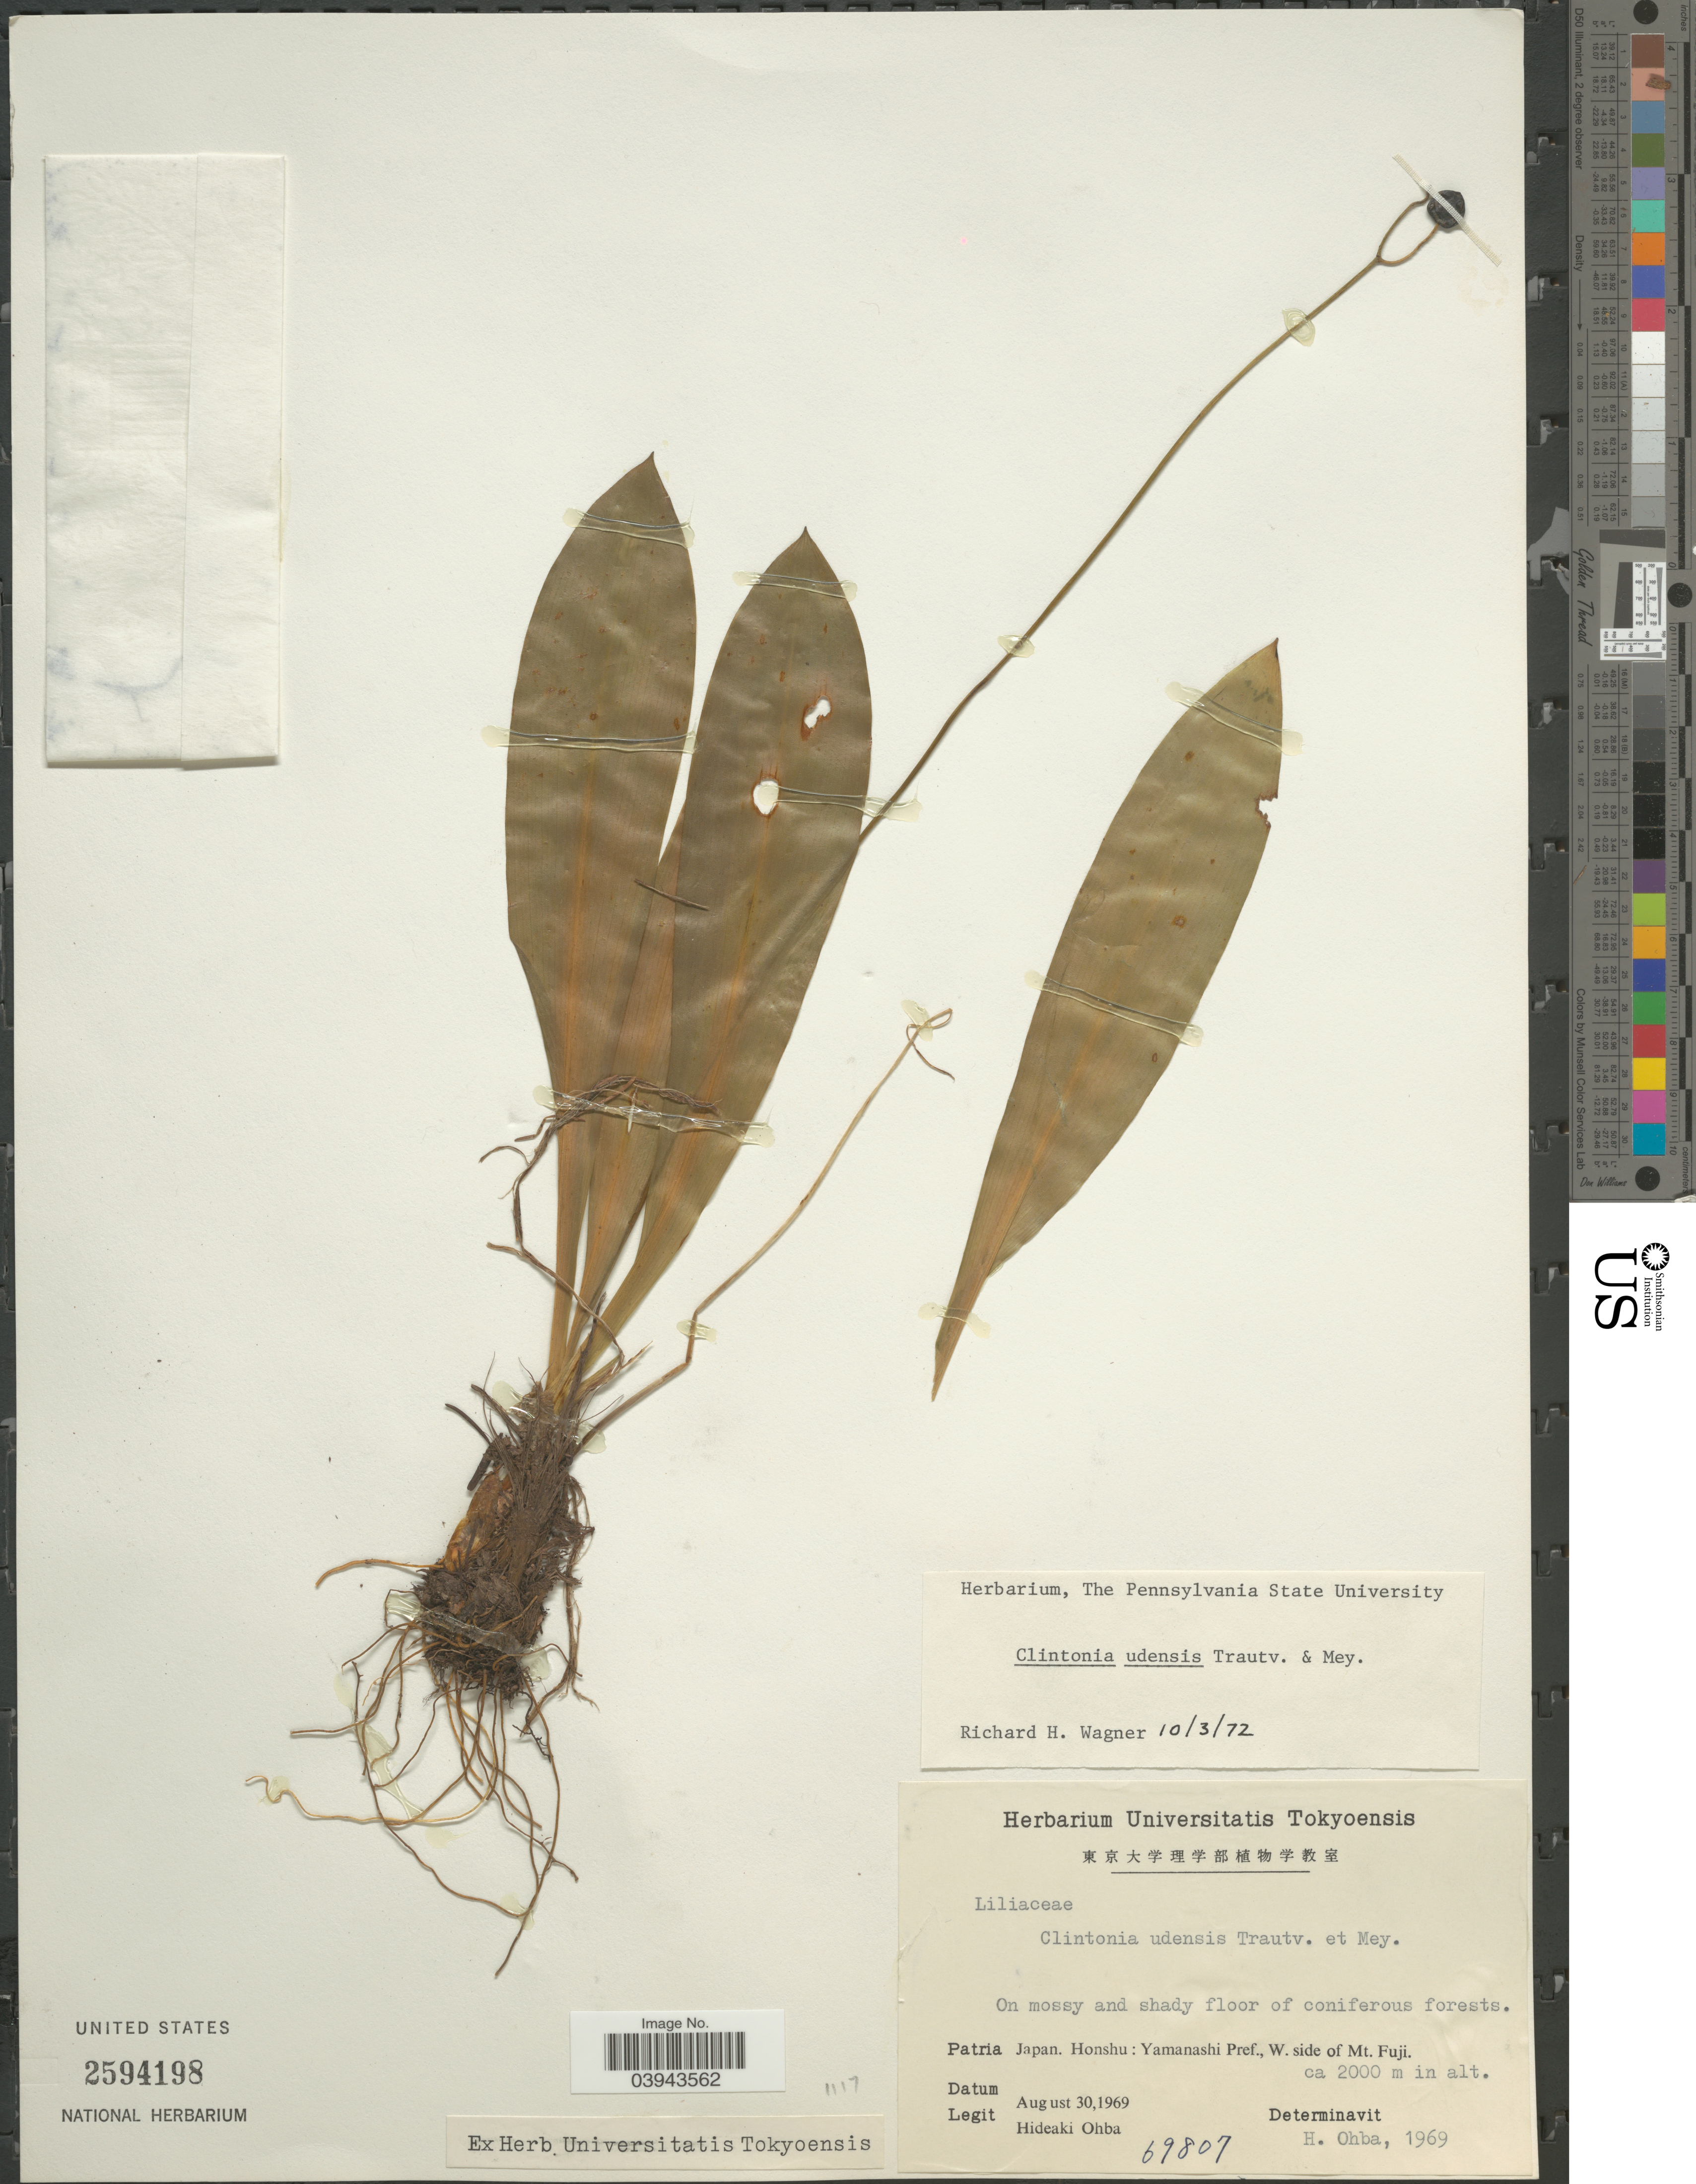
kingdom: Plantae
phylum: Tracheophyta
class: Liliopsida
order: Liliales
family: Liliaceae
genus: Clintonia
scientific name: Clintonia udensis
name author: Trautv. & C.A. Mey.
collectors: H. Ohba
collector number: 69807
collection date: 1969-08-30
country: Japan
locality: Patria Japan. Honshu: Yamanashi Pref., W. side of Mt. Fuji.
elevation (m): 2000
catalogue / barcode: US 2594198